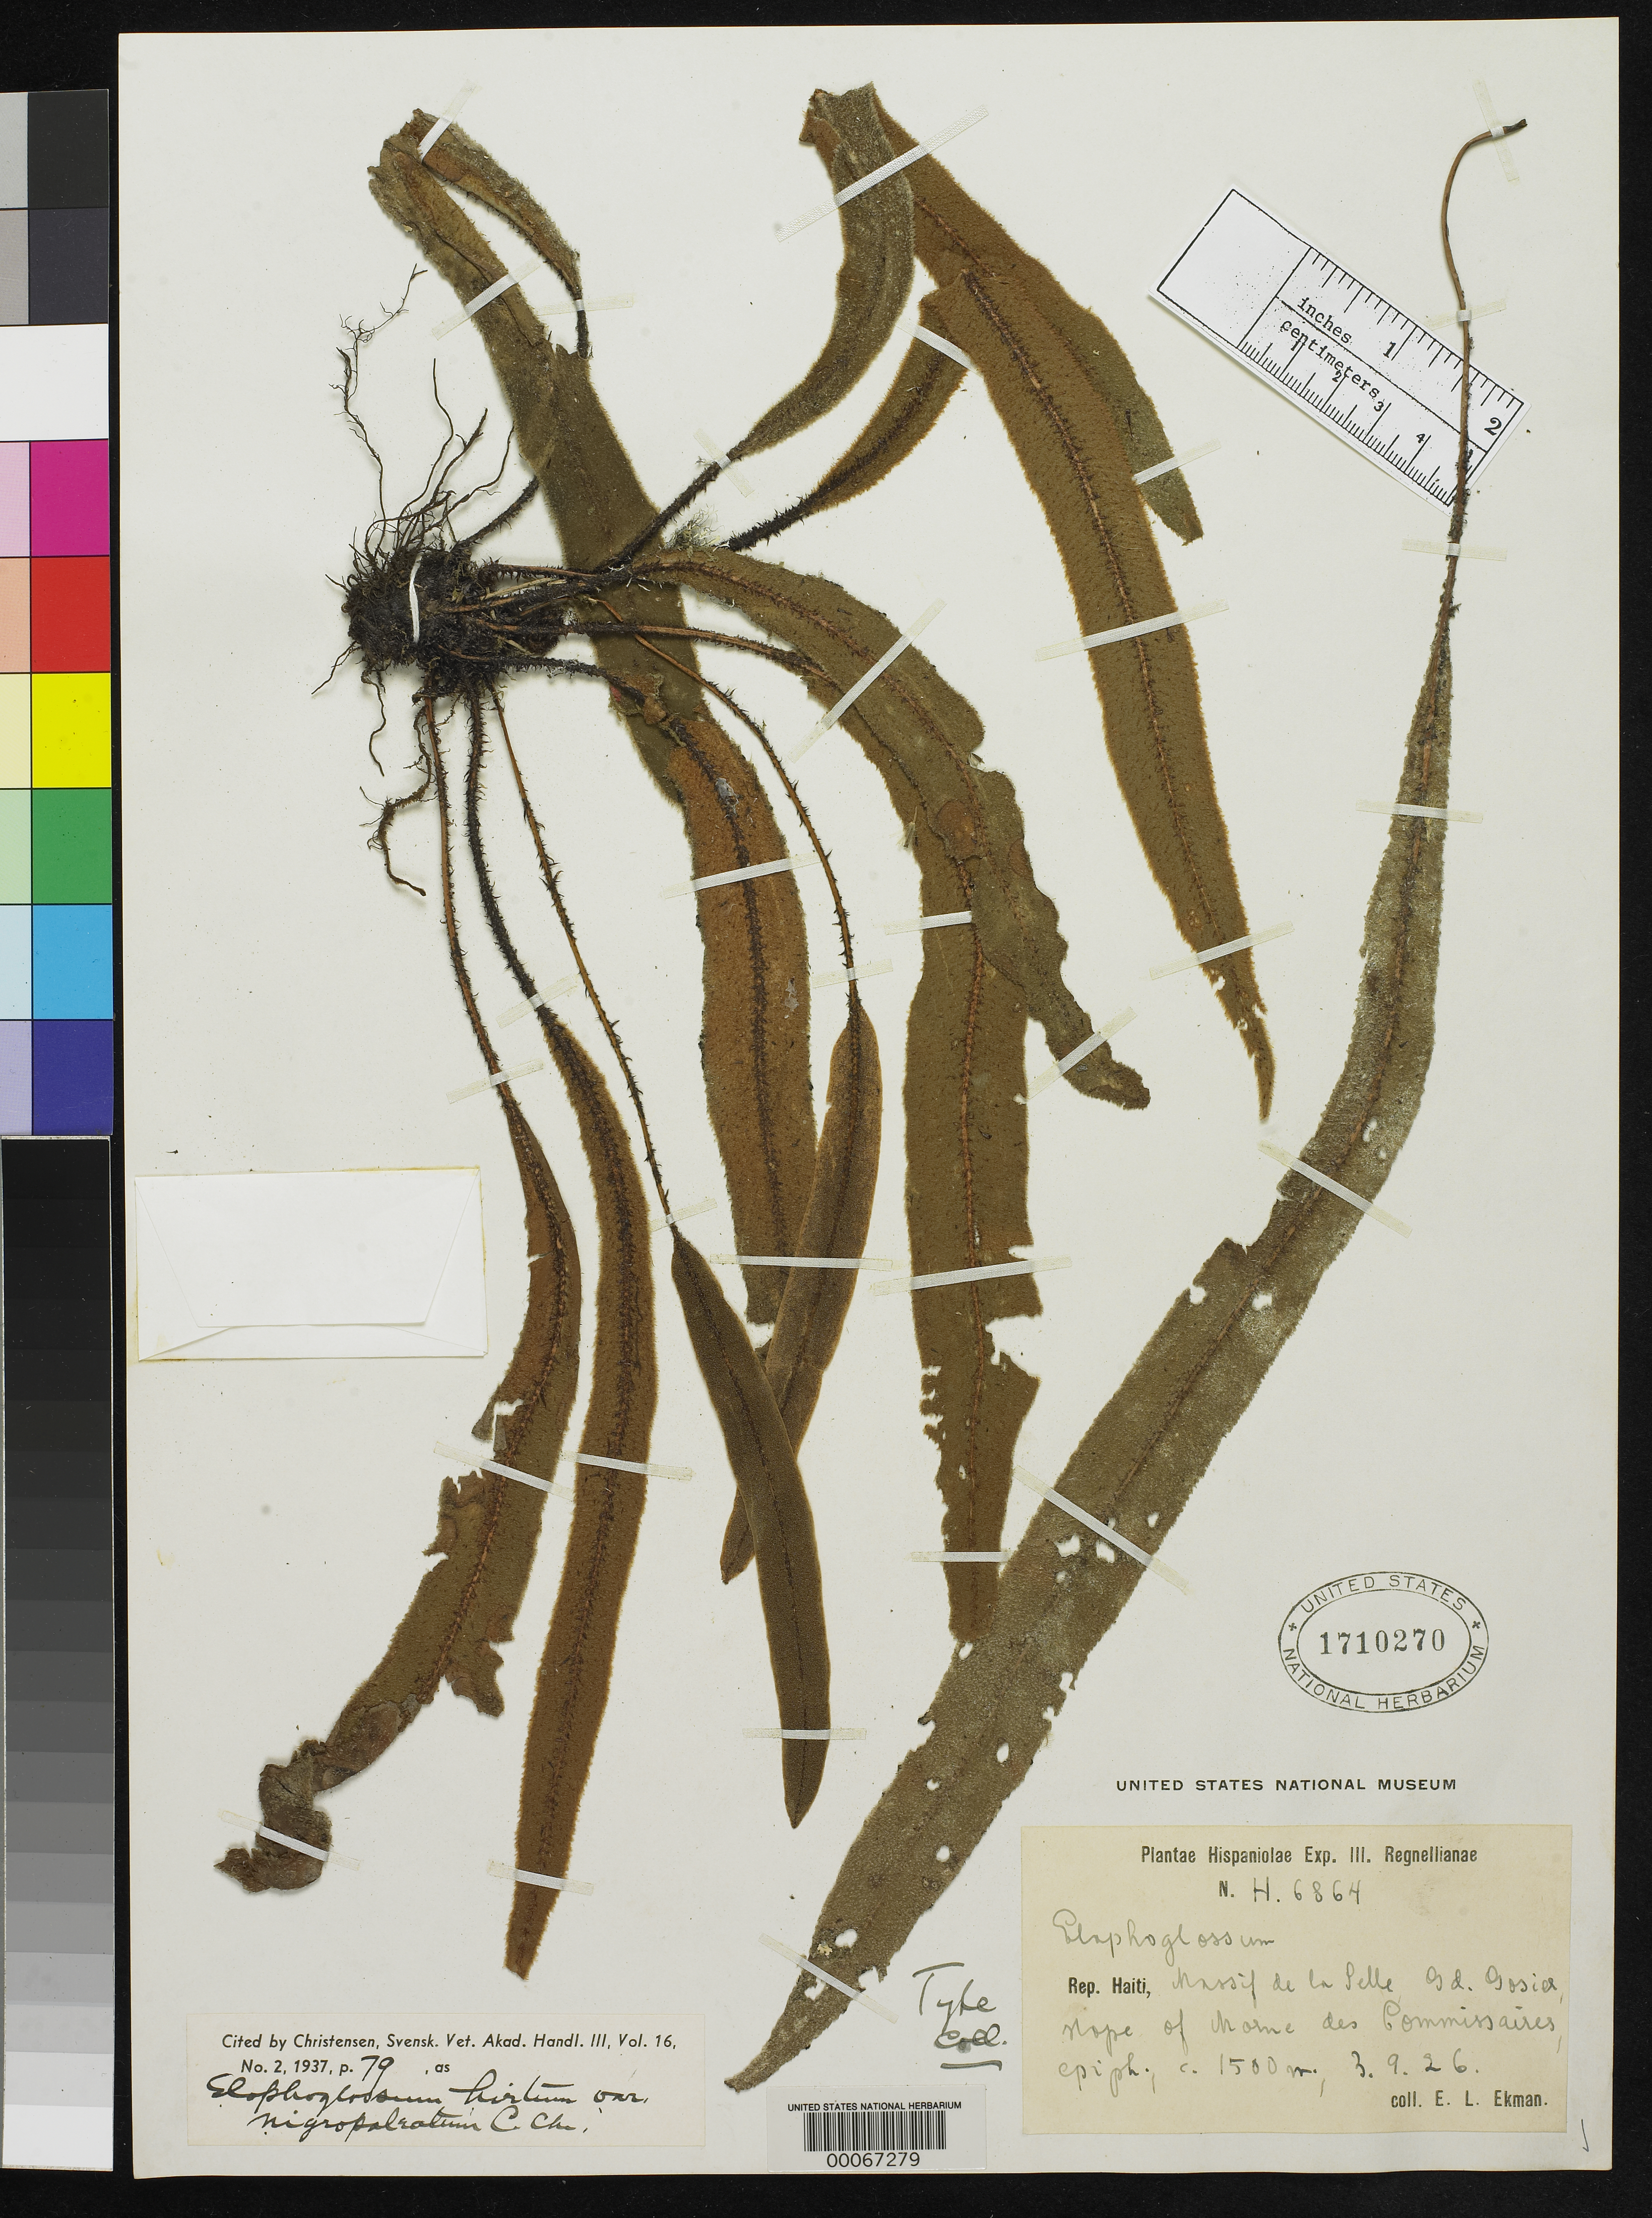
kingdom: Plantae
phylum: Tracheophyta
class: Polypodiopsida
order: Polypodiales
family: Dryopteridaceae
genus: Elaphoglossum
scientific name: Elaphoglossum hirtum var. nigropaleatum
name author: Christ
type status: Isotype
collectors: E. L. Ekman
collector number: H6864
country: Haiti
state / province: Ouest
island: Hispaniola Island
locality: Grans Gosier, M. des Commissaires.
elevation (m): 1500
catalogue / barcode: US 1710270